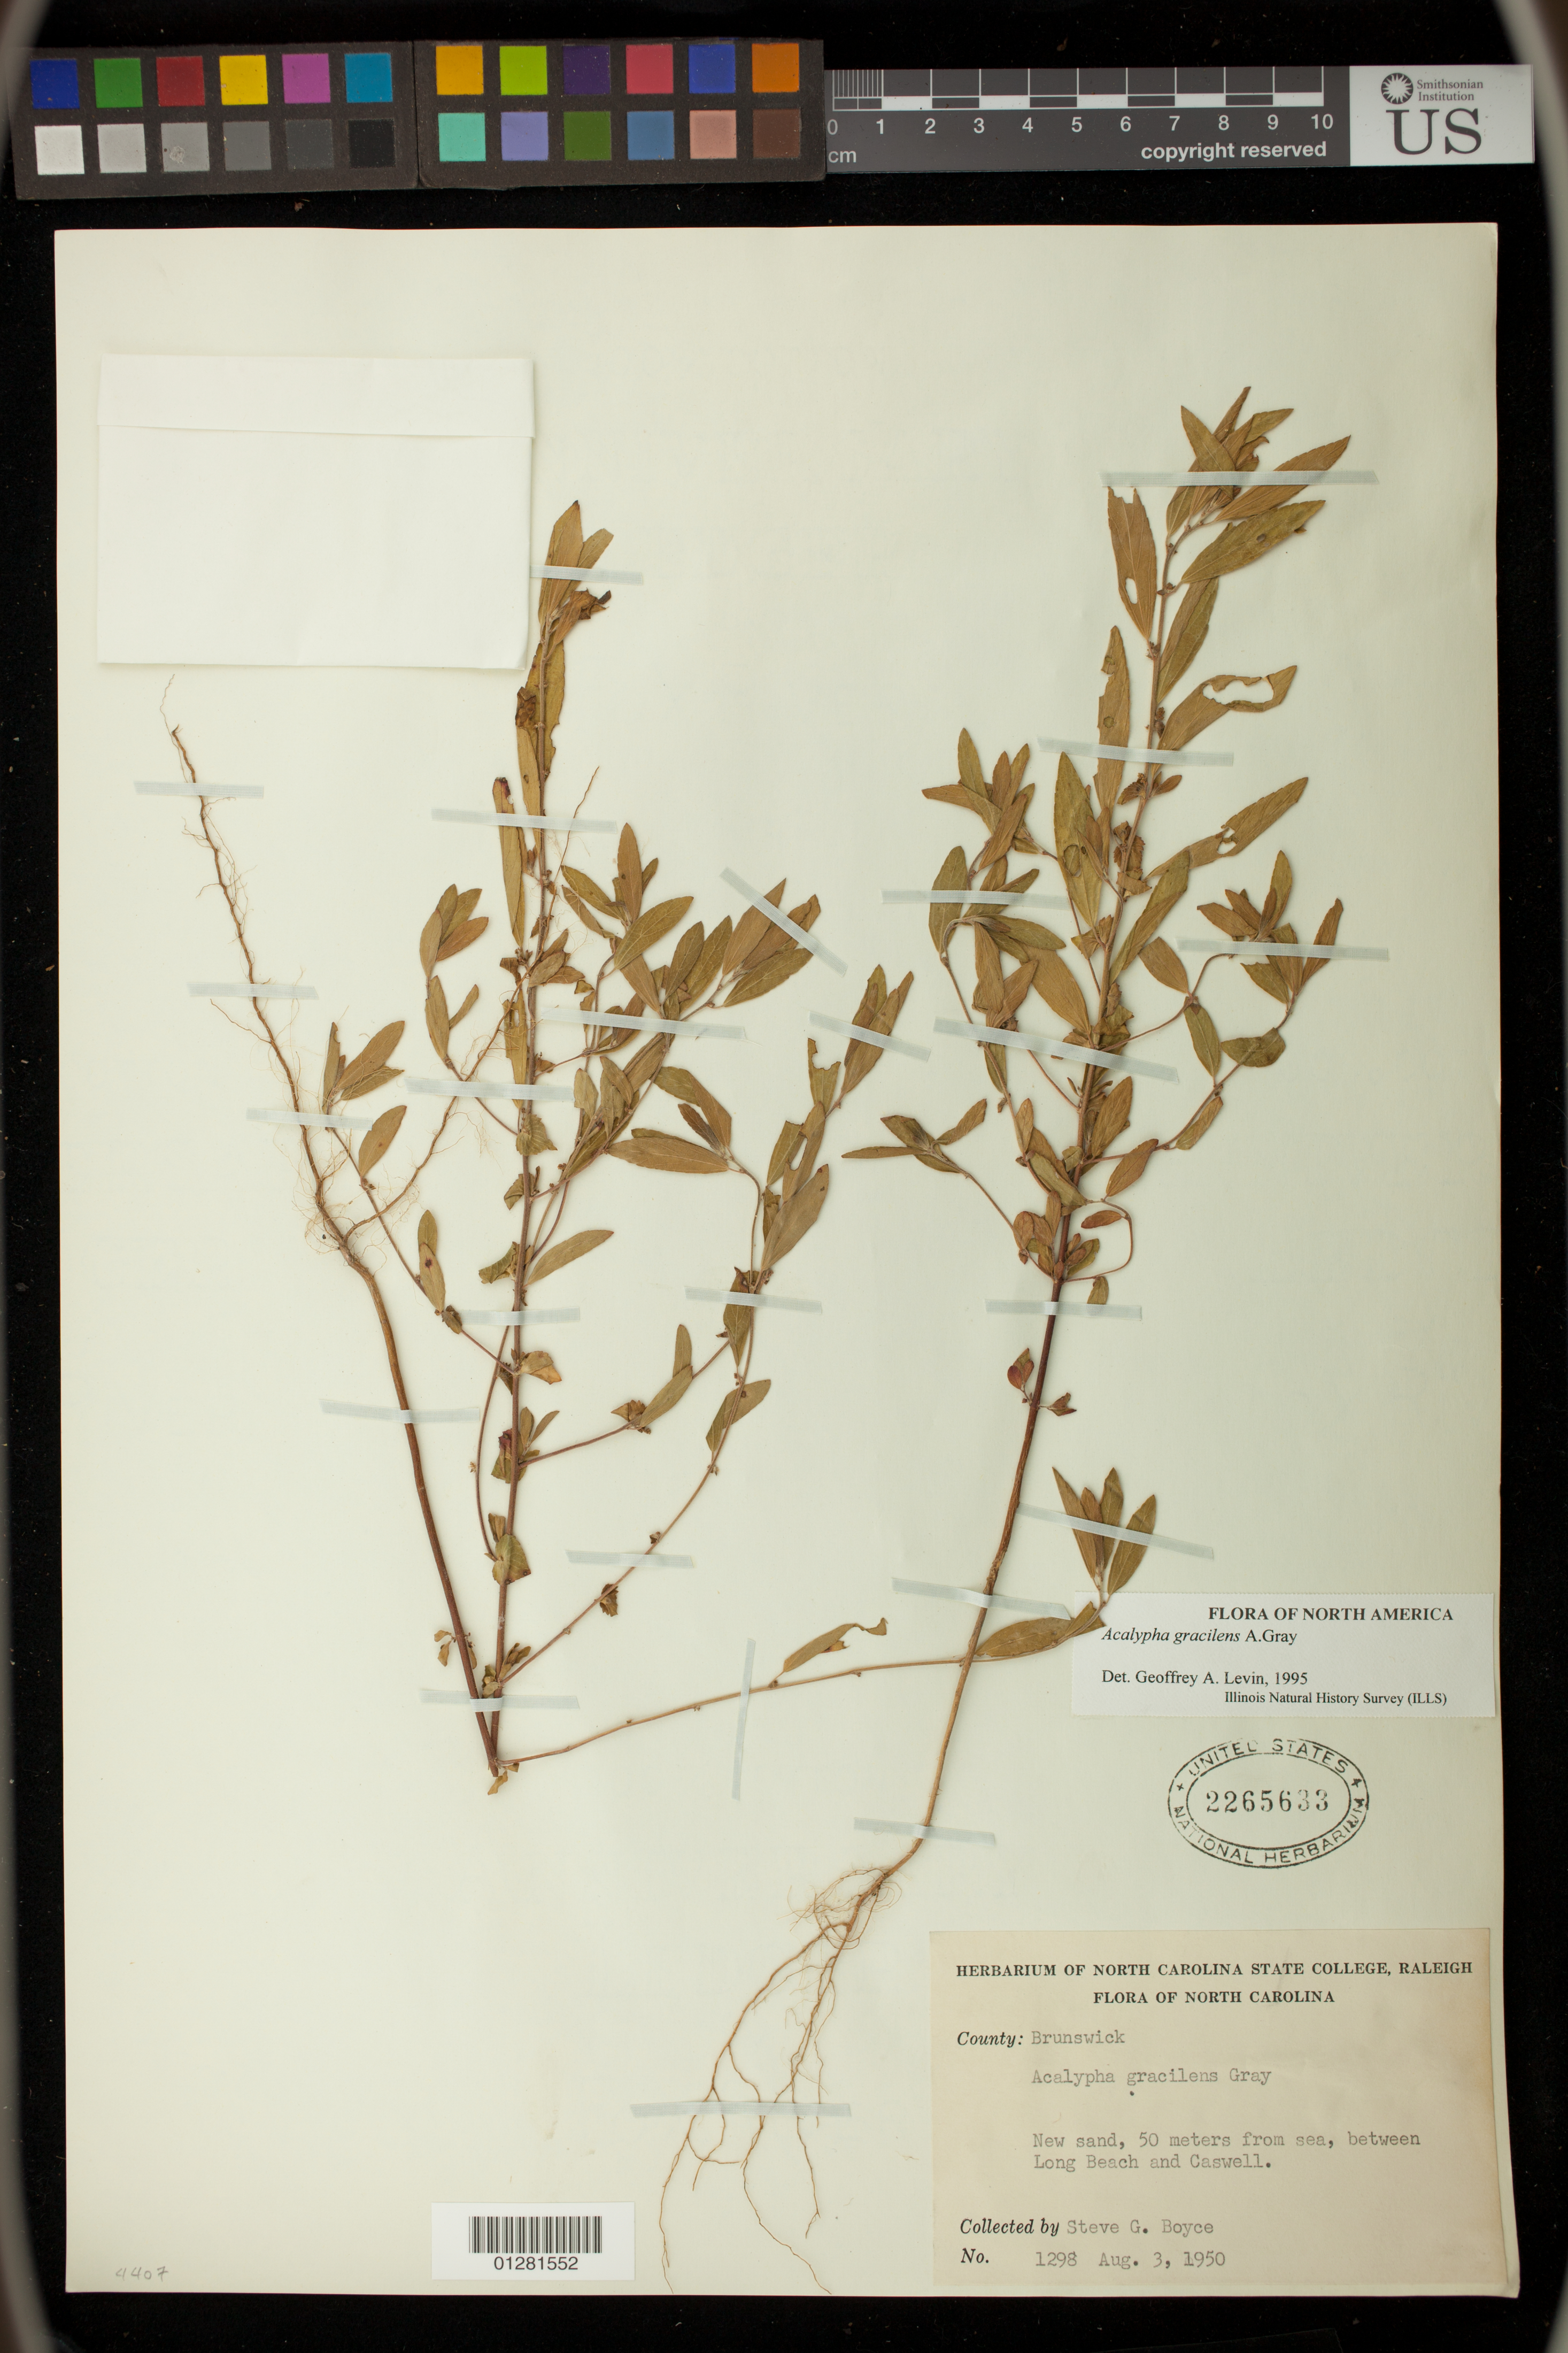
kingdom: Plantae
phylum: Tracheophyta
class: Magnoliopsida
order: Malpighiales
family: Euphorbiaceae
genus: Acalypha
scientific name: Acalypha gracilens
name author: A. Gray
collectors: S. Boyce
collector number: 1298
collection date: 1950-08-03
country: United States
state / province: North Carolina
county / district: Brunswick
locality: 50 meters from sea, between Long Beach and Caswell.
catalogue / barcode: US 2265633